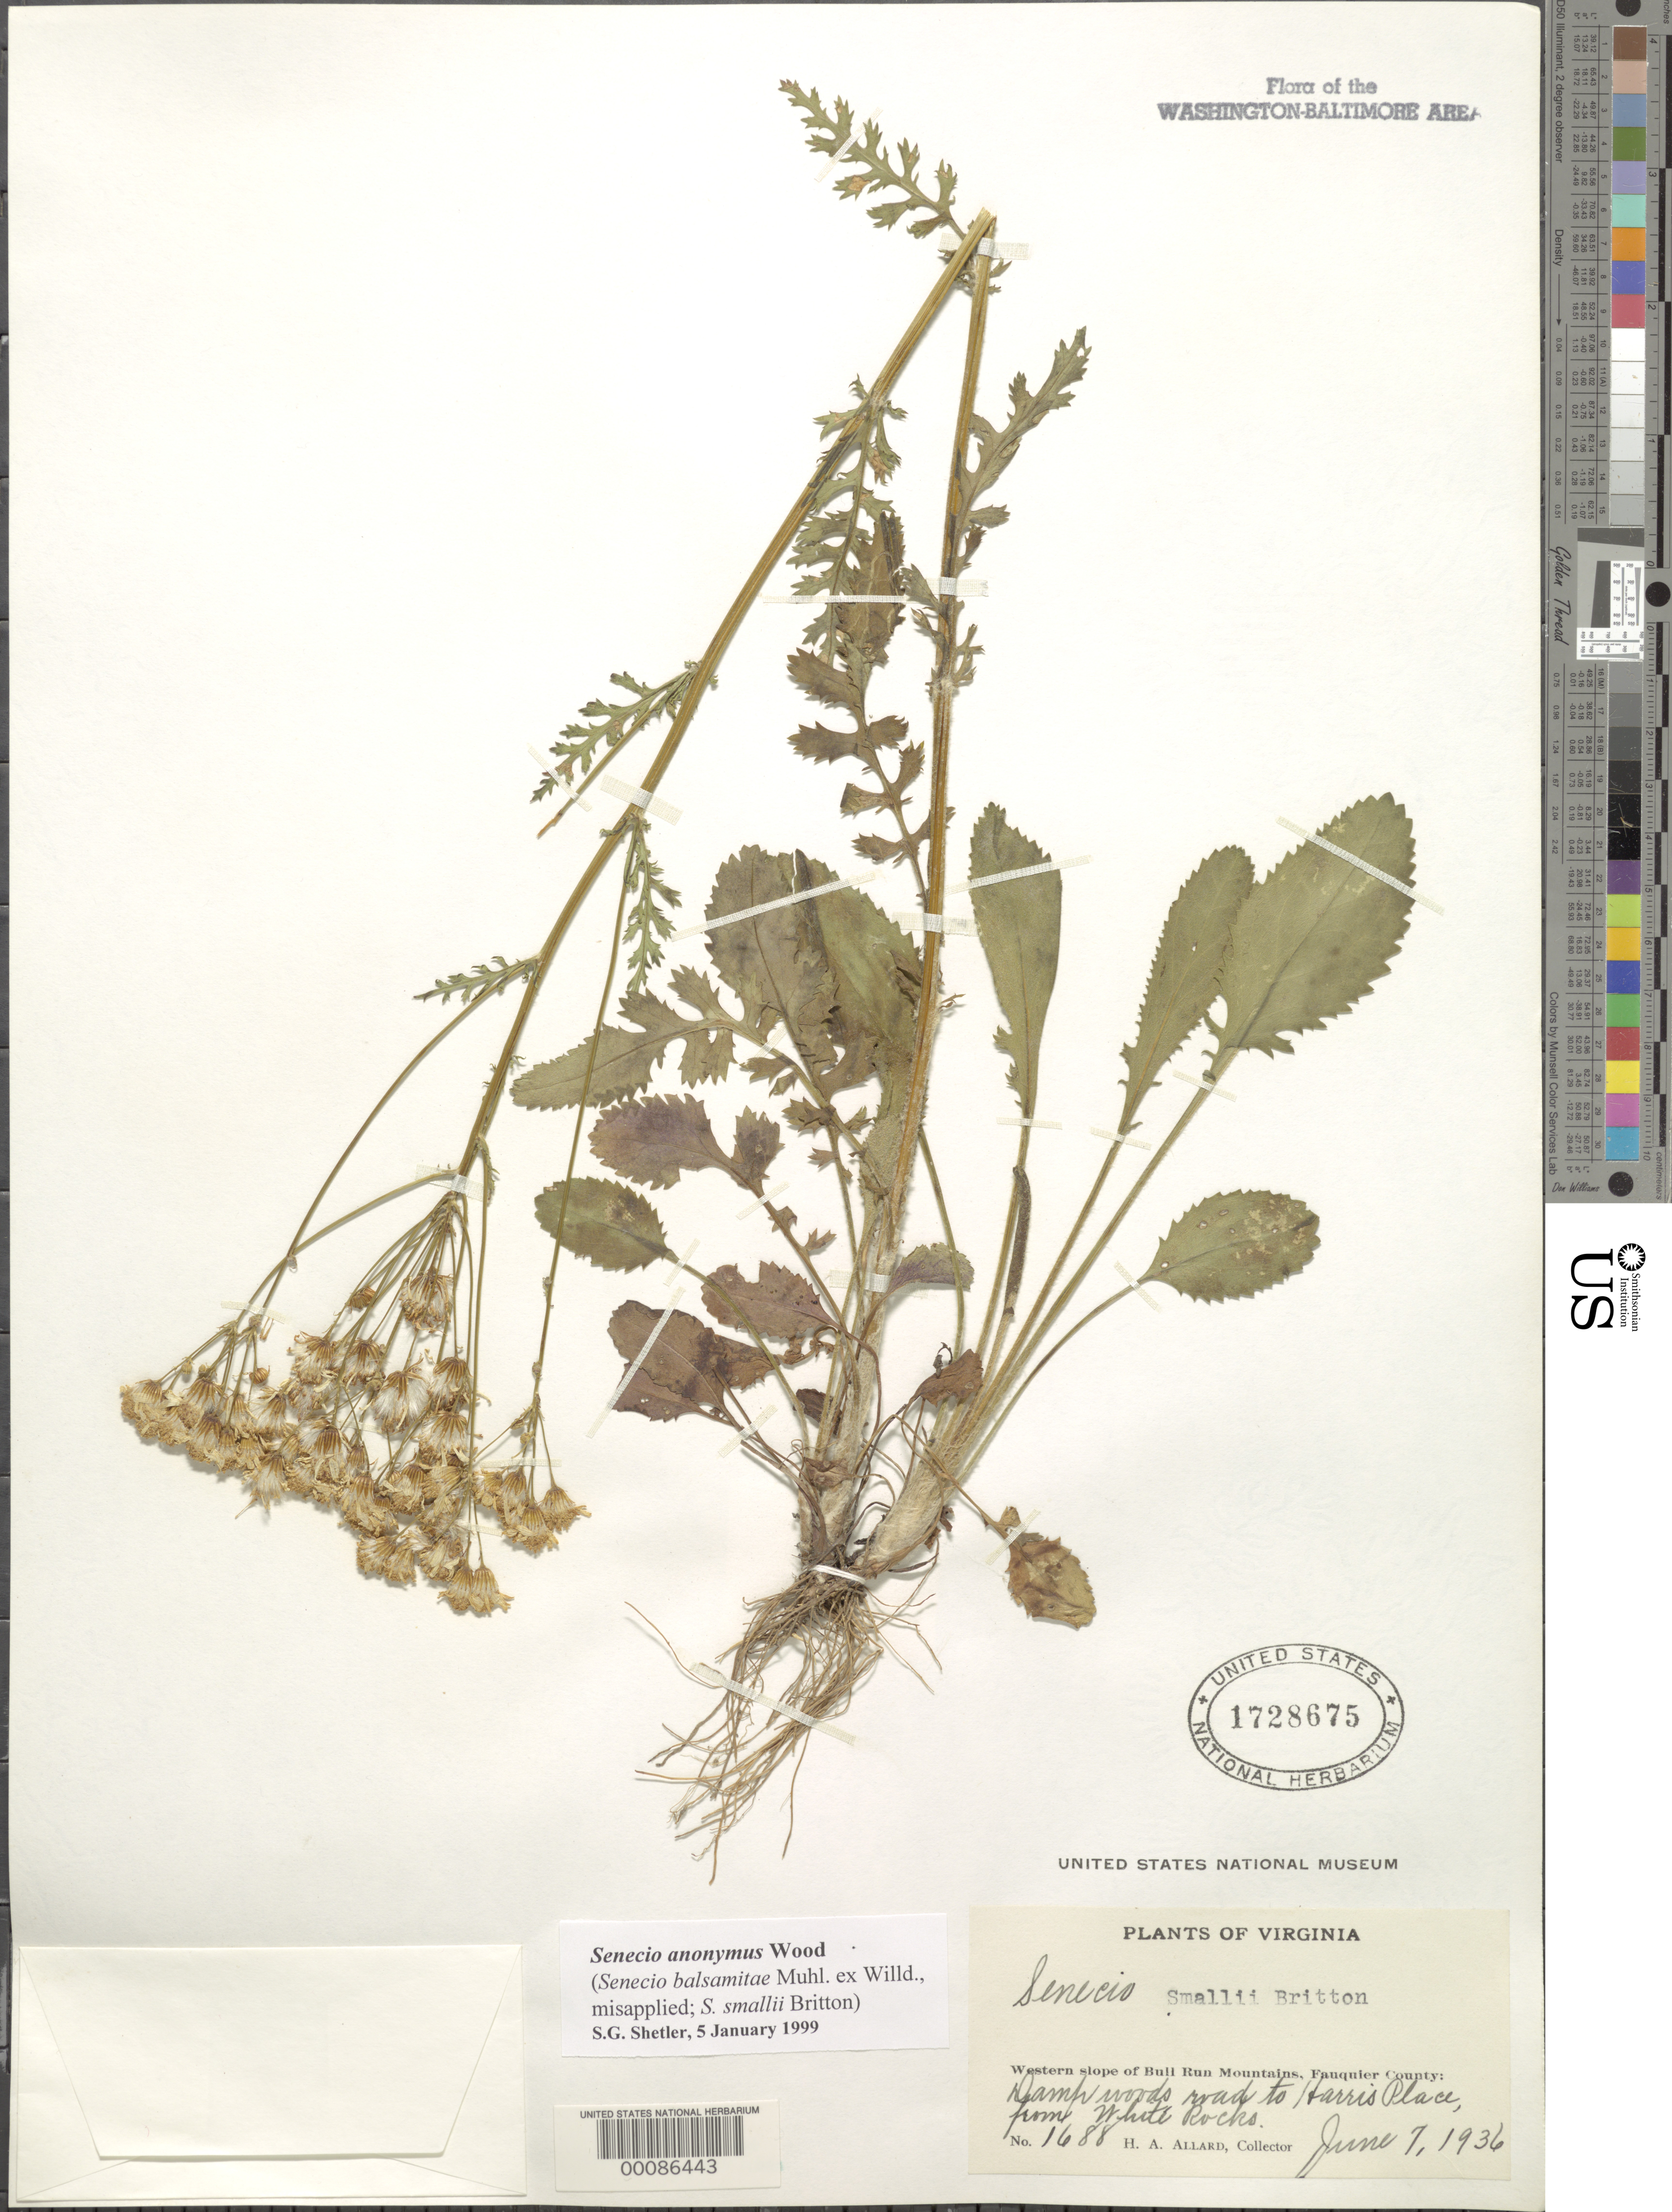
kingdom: Plantae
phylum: Tracheophyta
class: Magnoliopsida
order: Asterales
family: Asteraceae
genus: Packera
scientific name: Packera anonyma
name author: (Alph. Wood) W.A. Weber & Á. Löve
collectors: H. A. Allard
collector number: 1688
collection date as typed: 07 Jun 1936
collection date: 1936-06-07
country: United States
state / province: Virginia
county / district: Fauquier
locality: Road to Harris place from White Rocks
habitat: Damp woods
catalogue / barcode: US 1728675